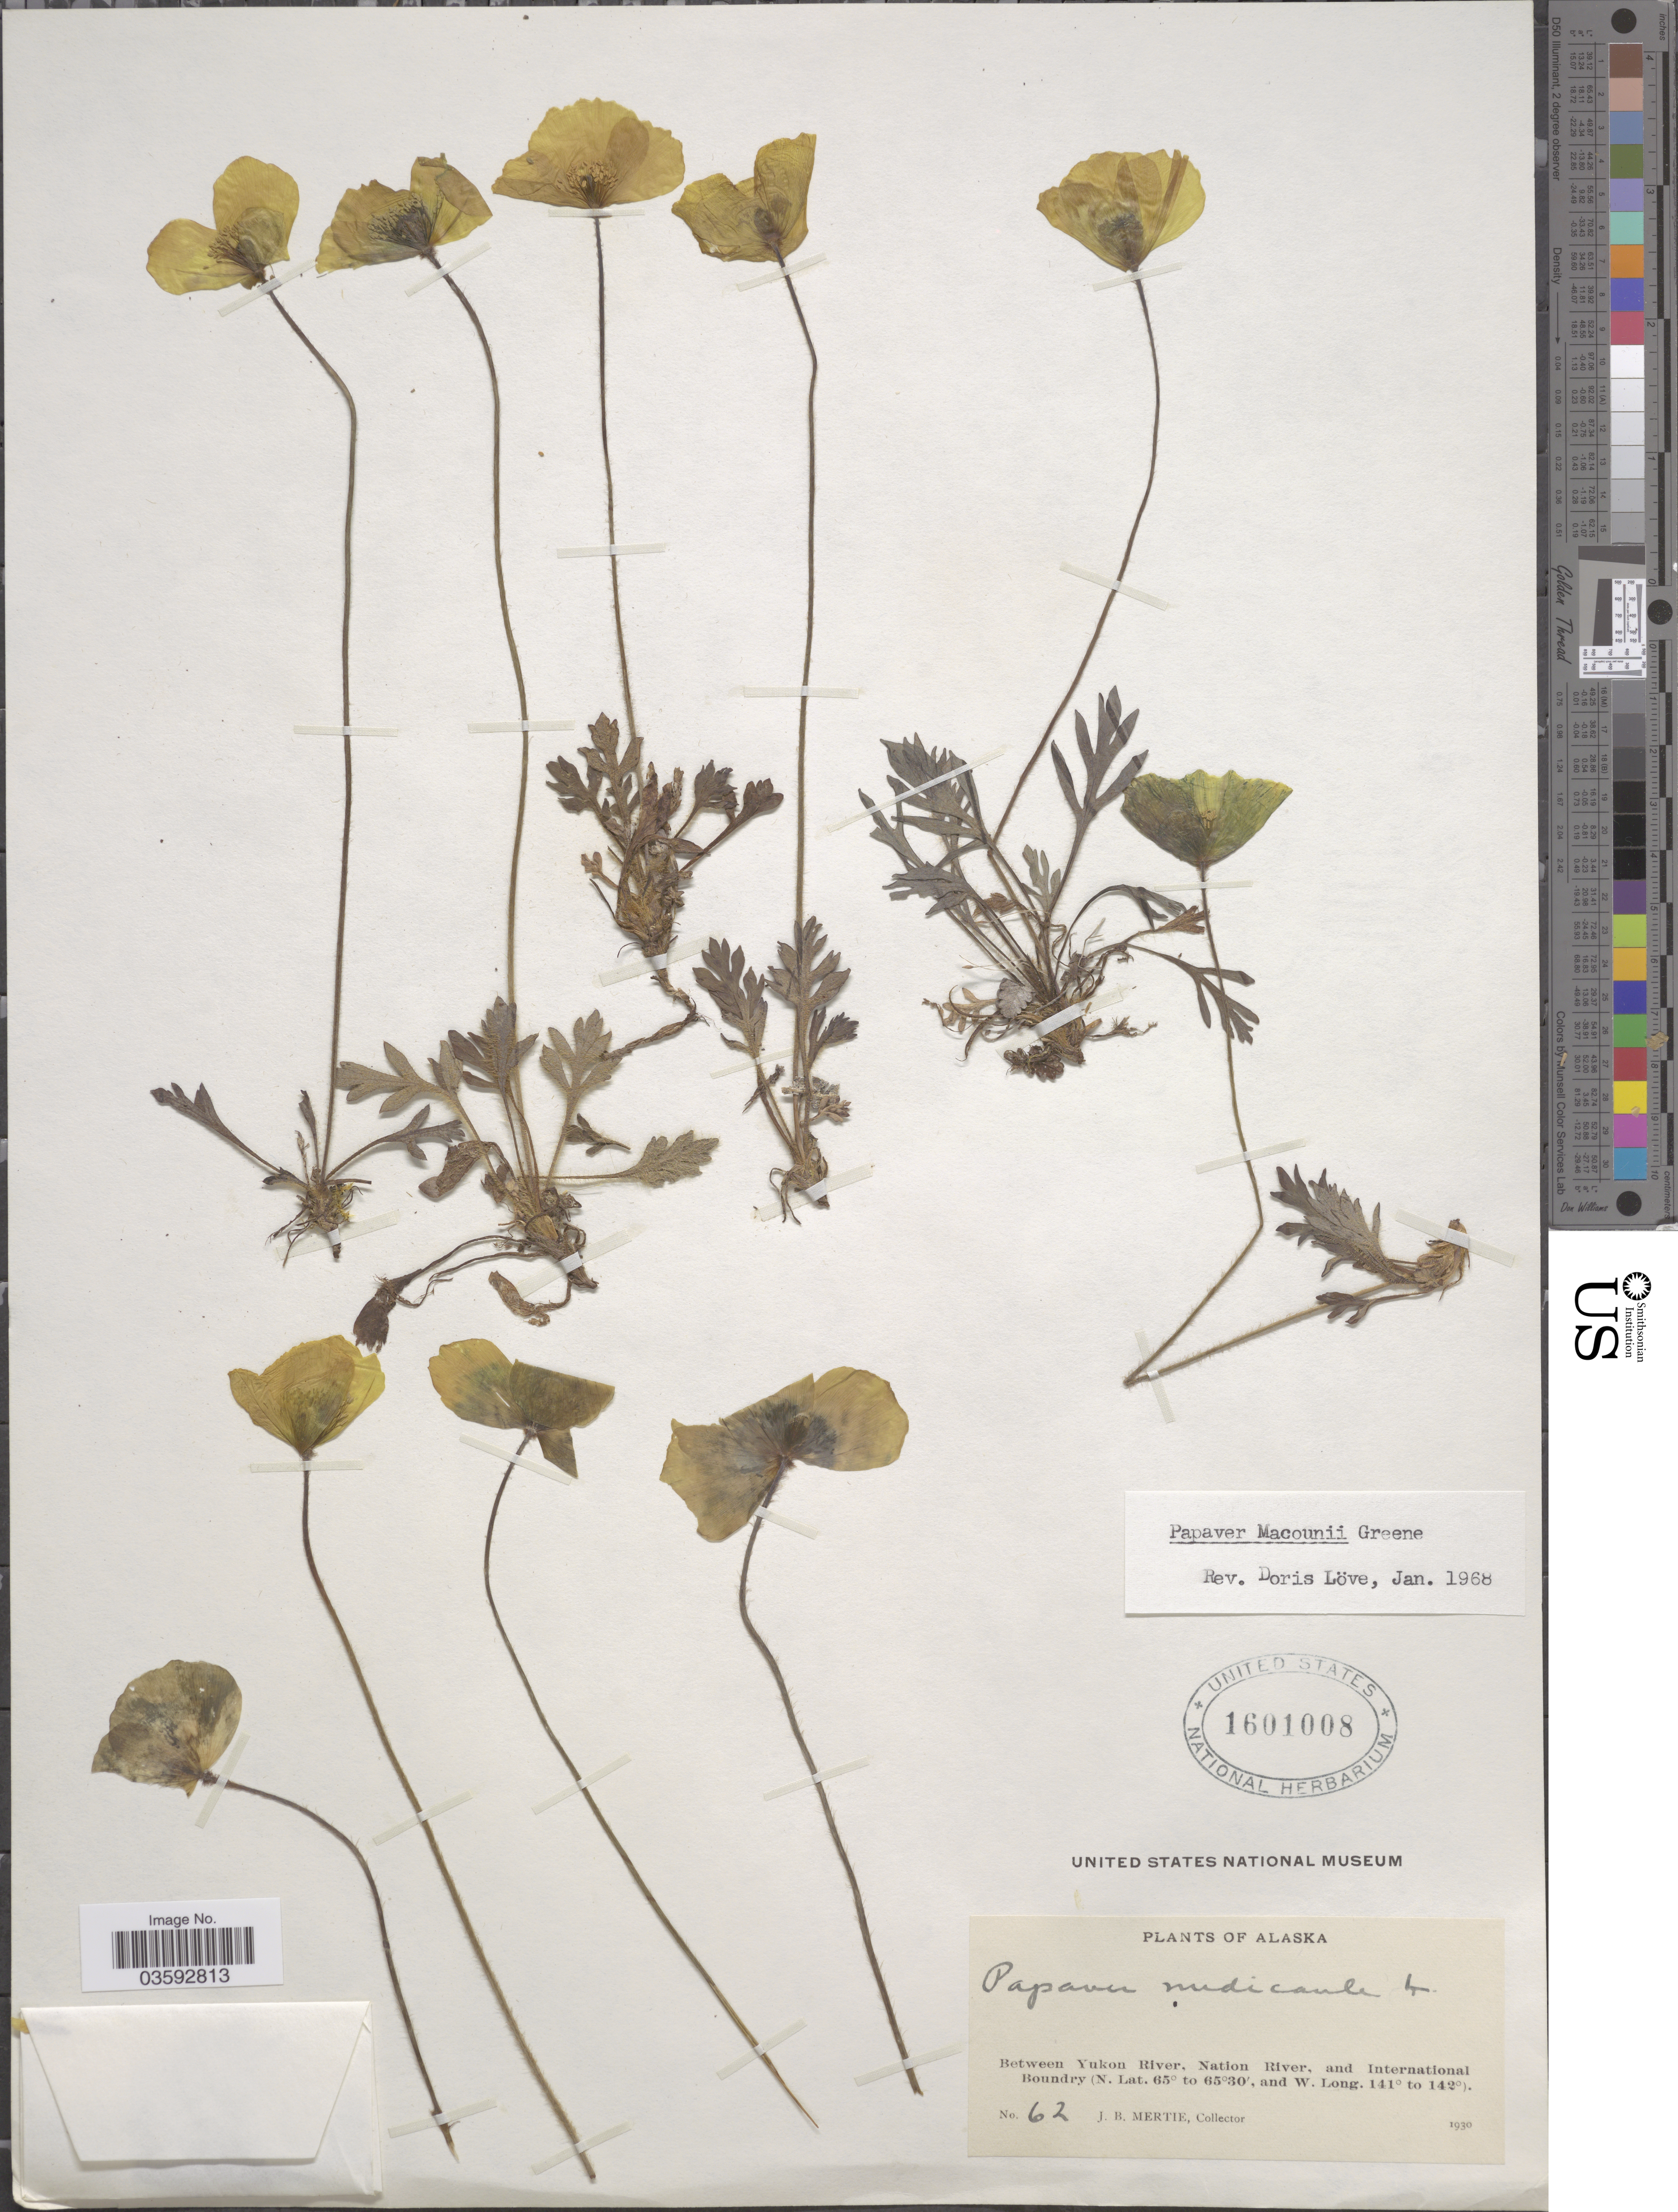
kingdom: Plantae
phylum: Tracheophyta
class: Magnoliopsida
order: Ranunculales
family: Papaveraceae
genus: Papaver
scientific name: Papaver macounii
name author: Greene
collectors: J. Mertie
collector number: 62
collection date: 1930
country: United States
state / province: Alaska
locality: Between Yukon River, Nation River, and International Boundary.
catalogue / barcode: US 1601008